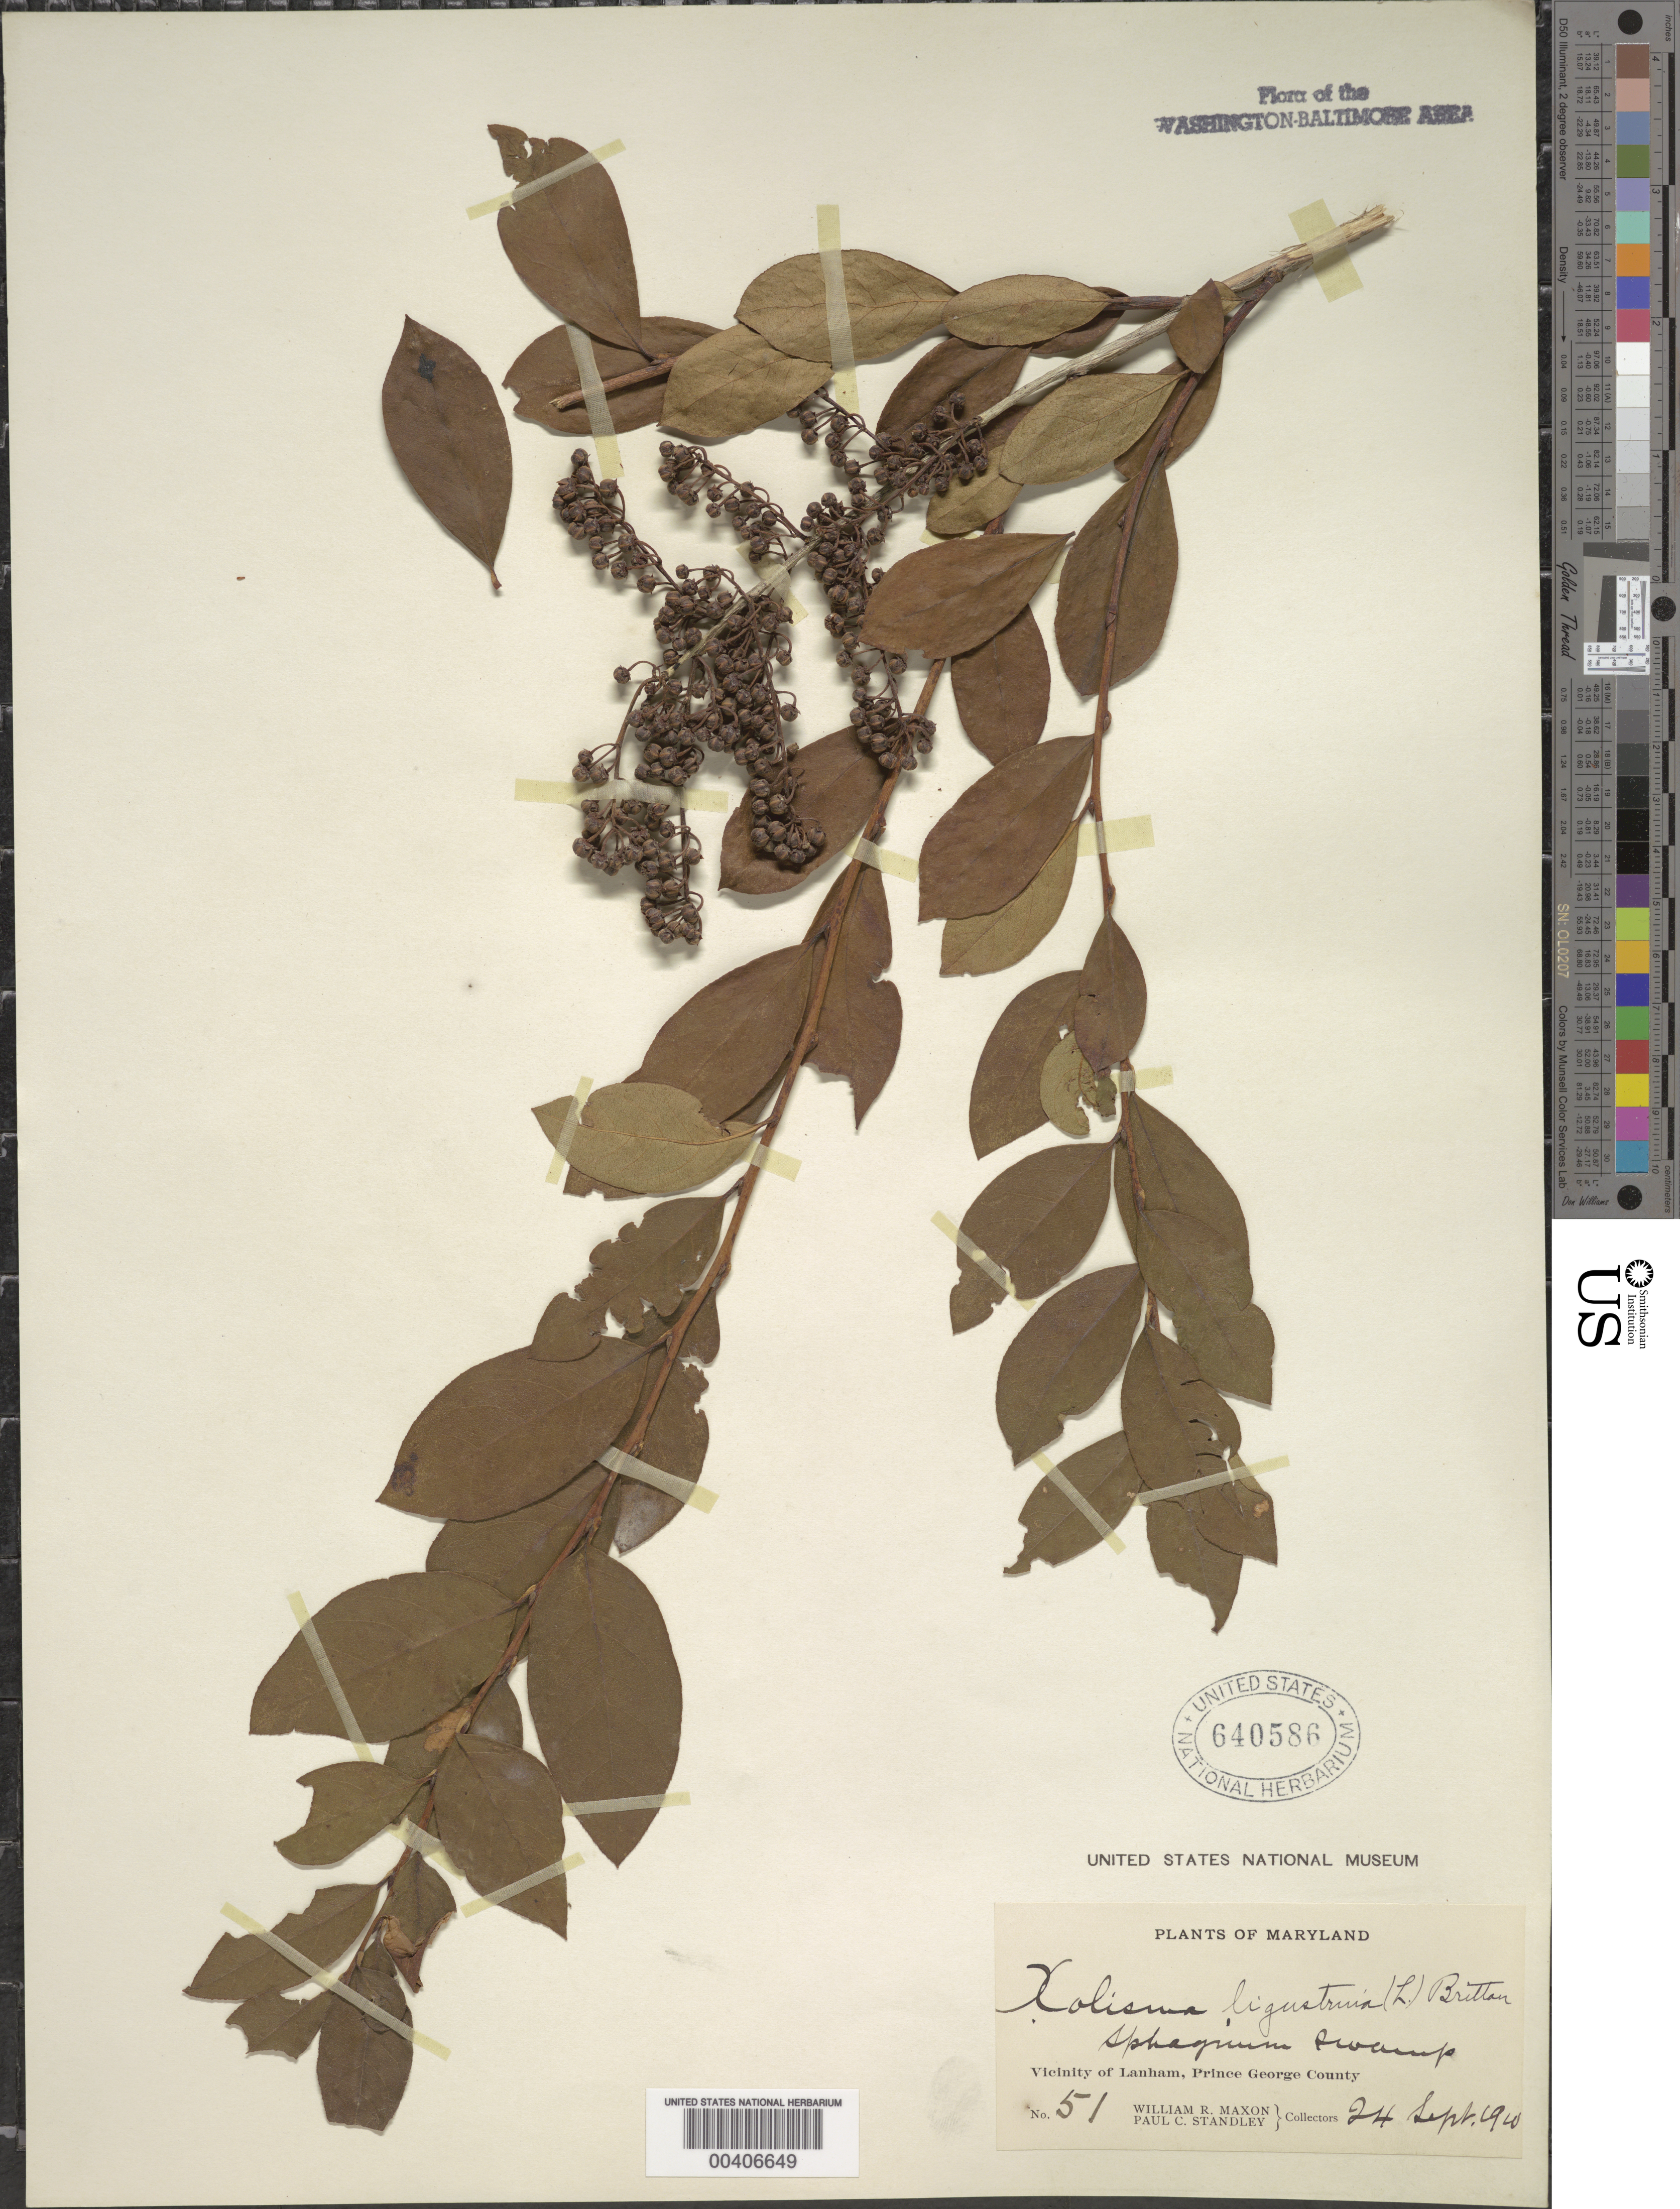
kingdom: Plantae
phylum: Tracheophyta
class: Magnoliopsida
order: Ericales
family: Ericaceae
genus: Lyonia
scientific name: Lyonia ligustrina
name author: (L.) DC.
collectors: W. R. Maxon & P. C. Standley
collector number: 51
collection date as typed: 24 Sep 1910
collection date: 1910-09-24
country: United States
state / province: Maryland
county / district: Prince George's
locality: Lanham vicinity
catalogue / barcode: US 640586